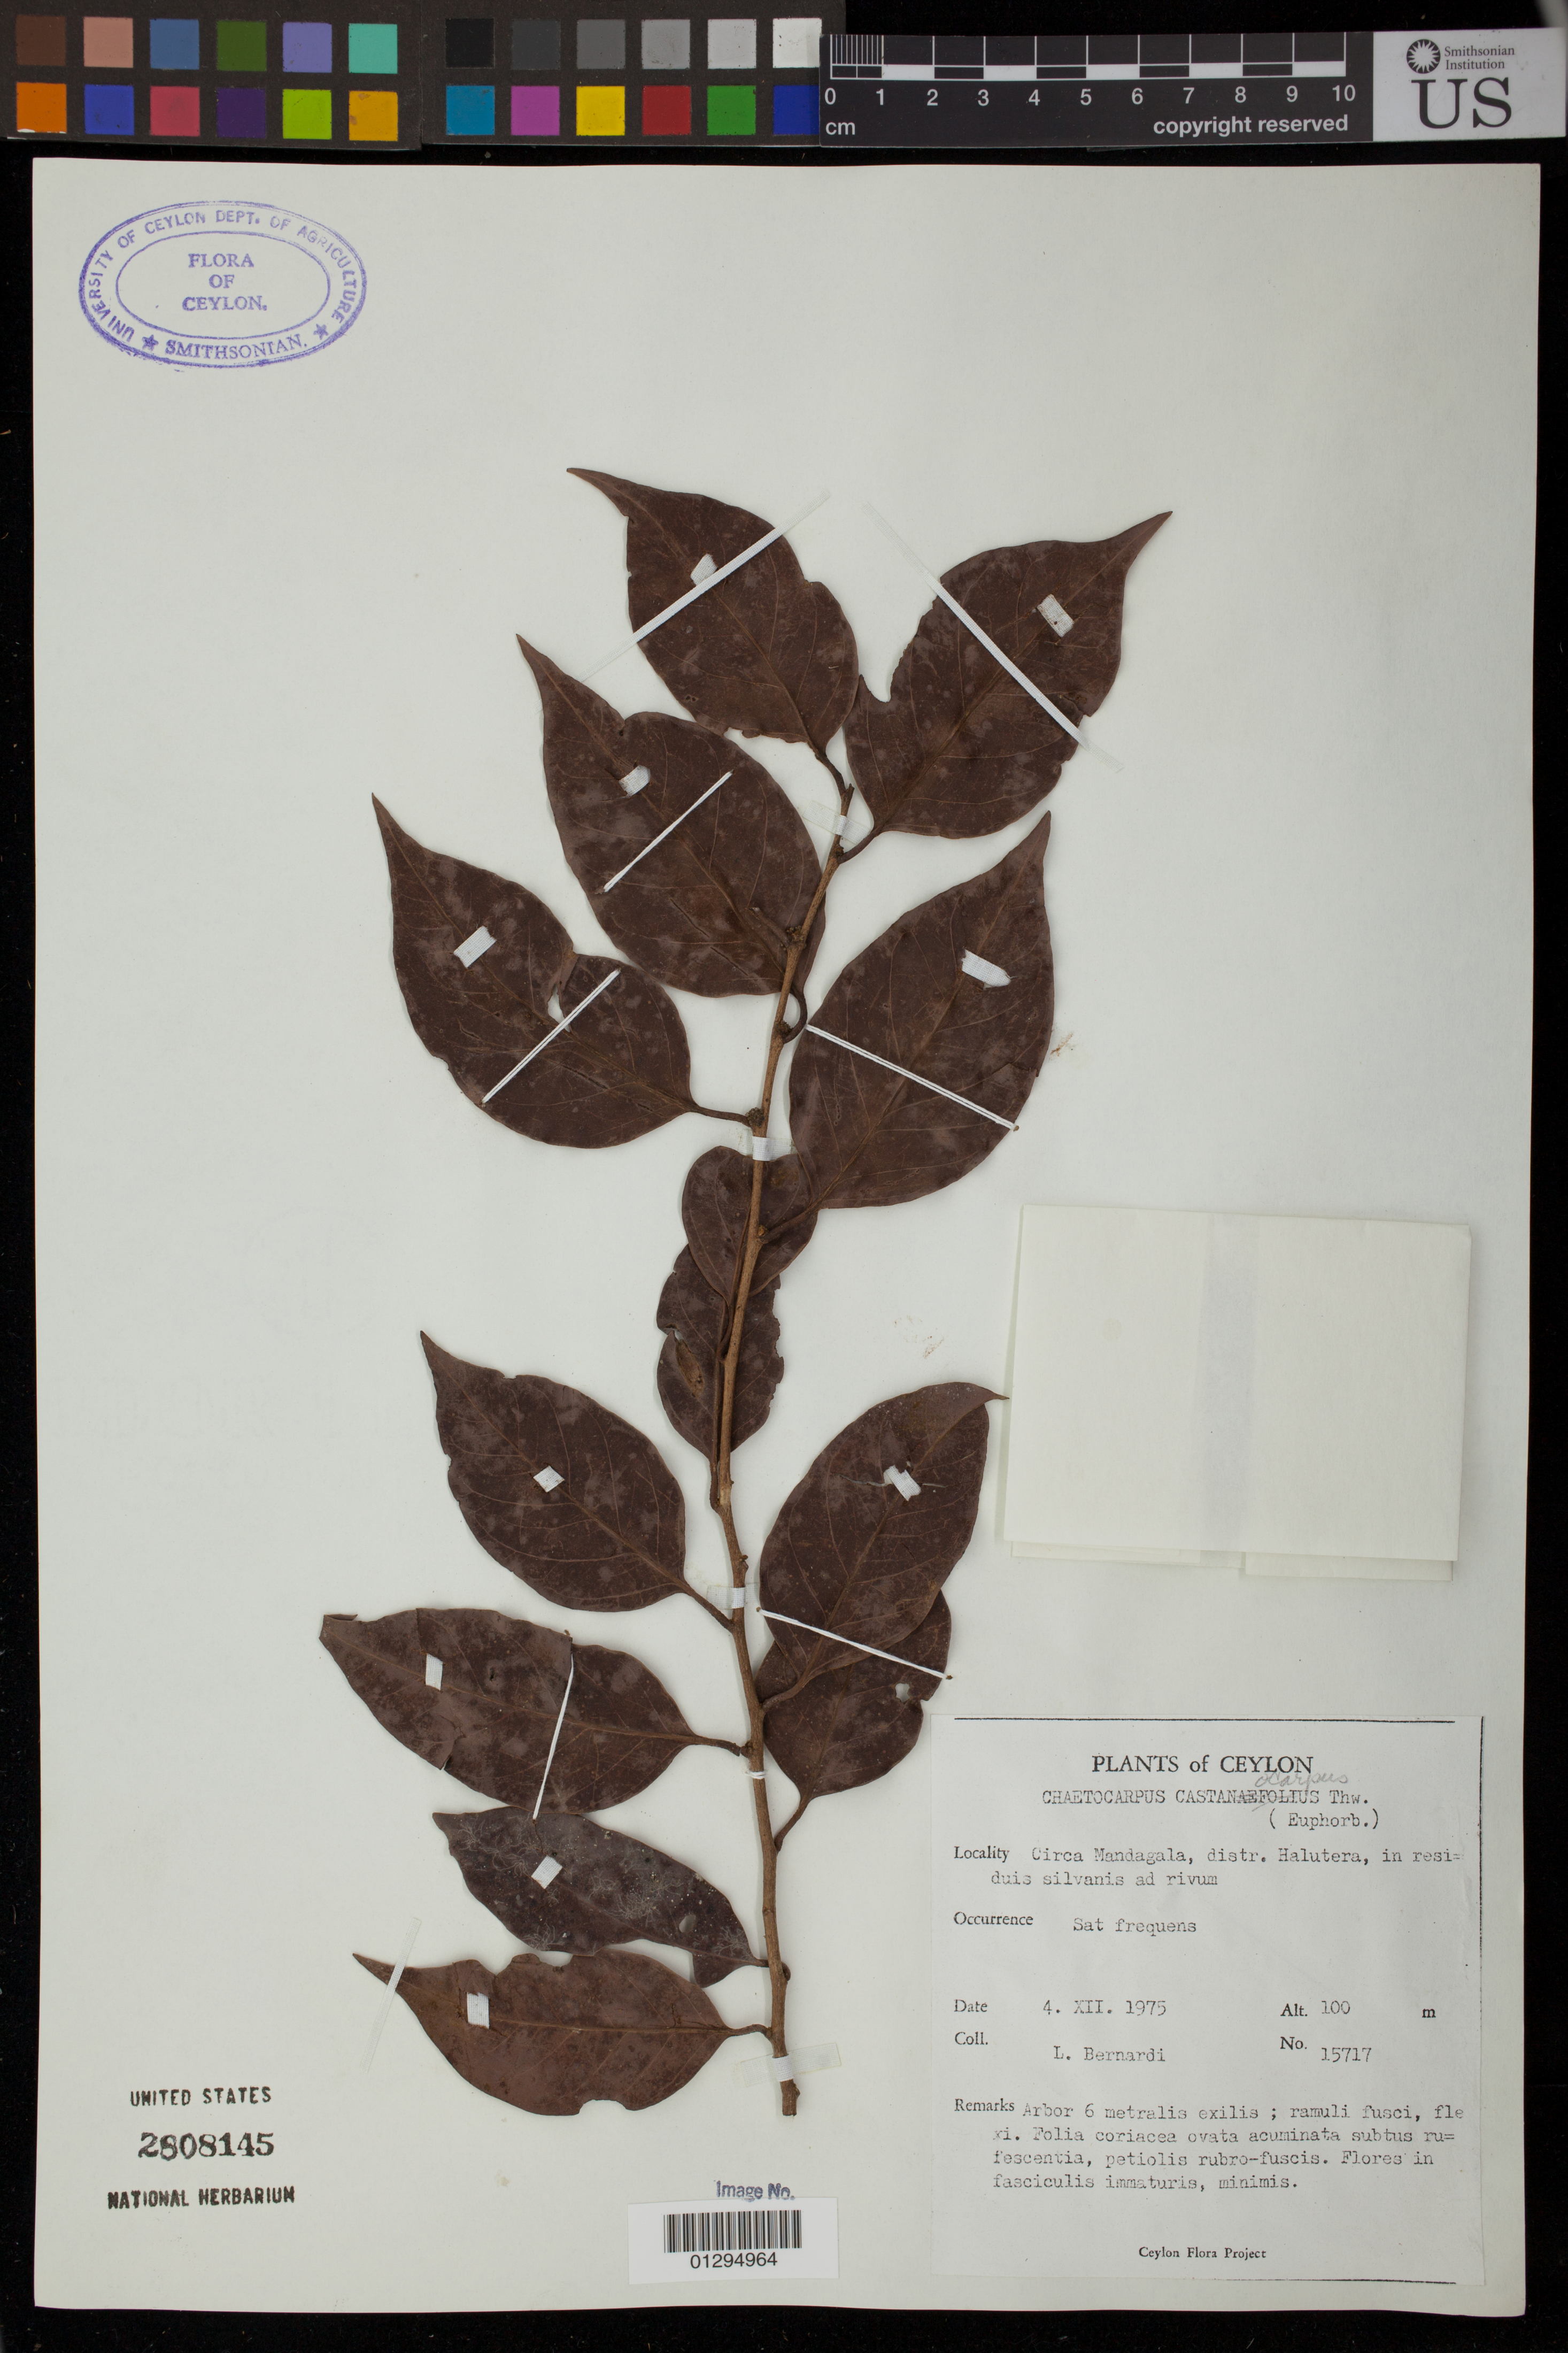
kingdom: Plantae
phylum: Tracheophyta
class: Magnoliopsida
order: Malpighiales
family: Peraceae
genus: Chaetocarpus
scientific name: Chaetocarpus castanocarpus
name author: (Roxb.) Thwaites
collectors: L. Bernardi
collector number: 15717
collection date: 1975-12-04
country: Sri Lanka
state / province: Southern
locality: Circa Mandagala, distr. Halutera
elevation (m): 100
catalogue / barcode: US 2808145